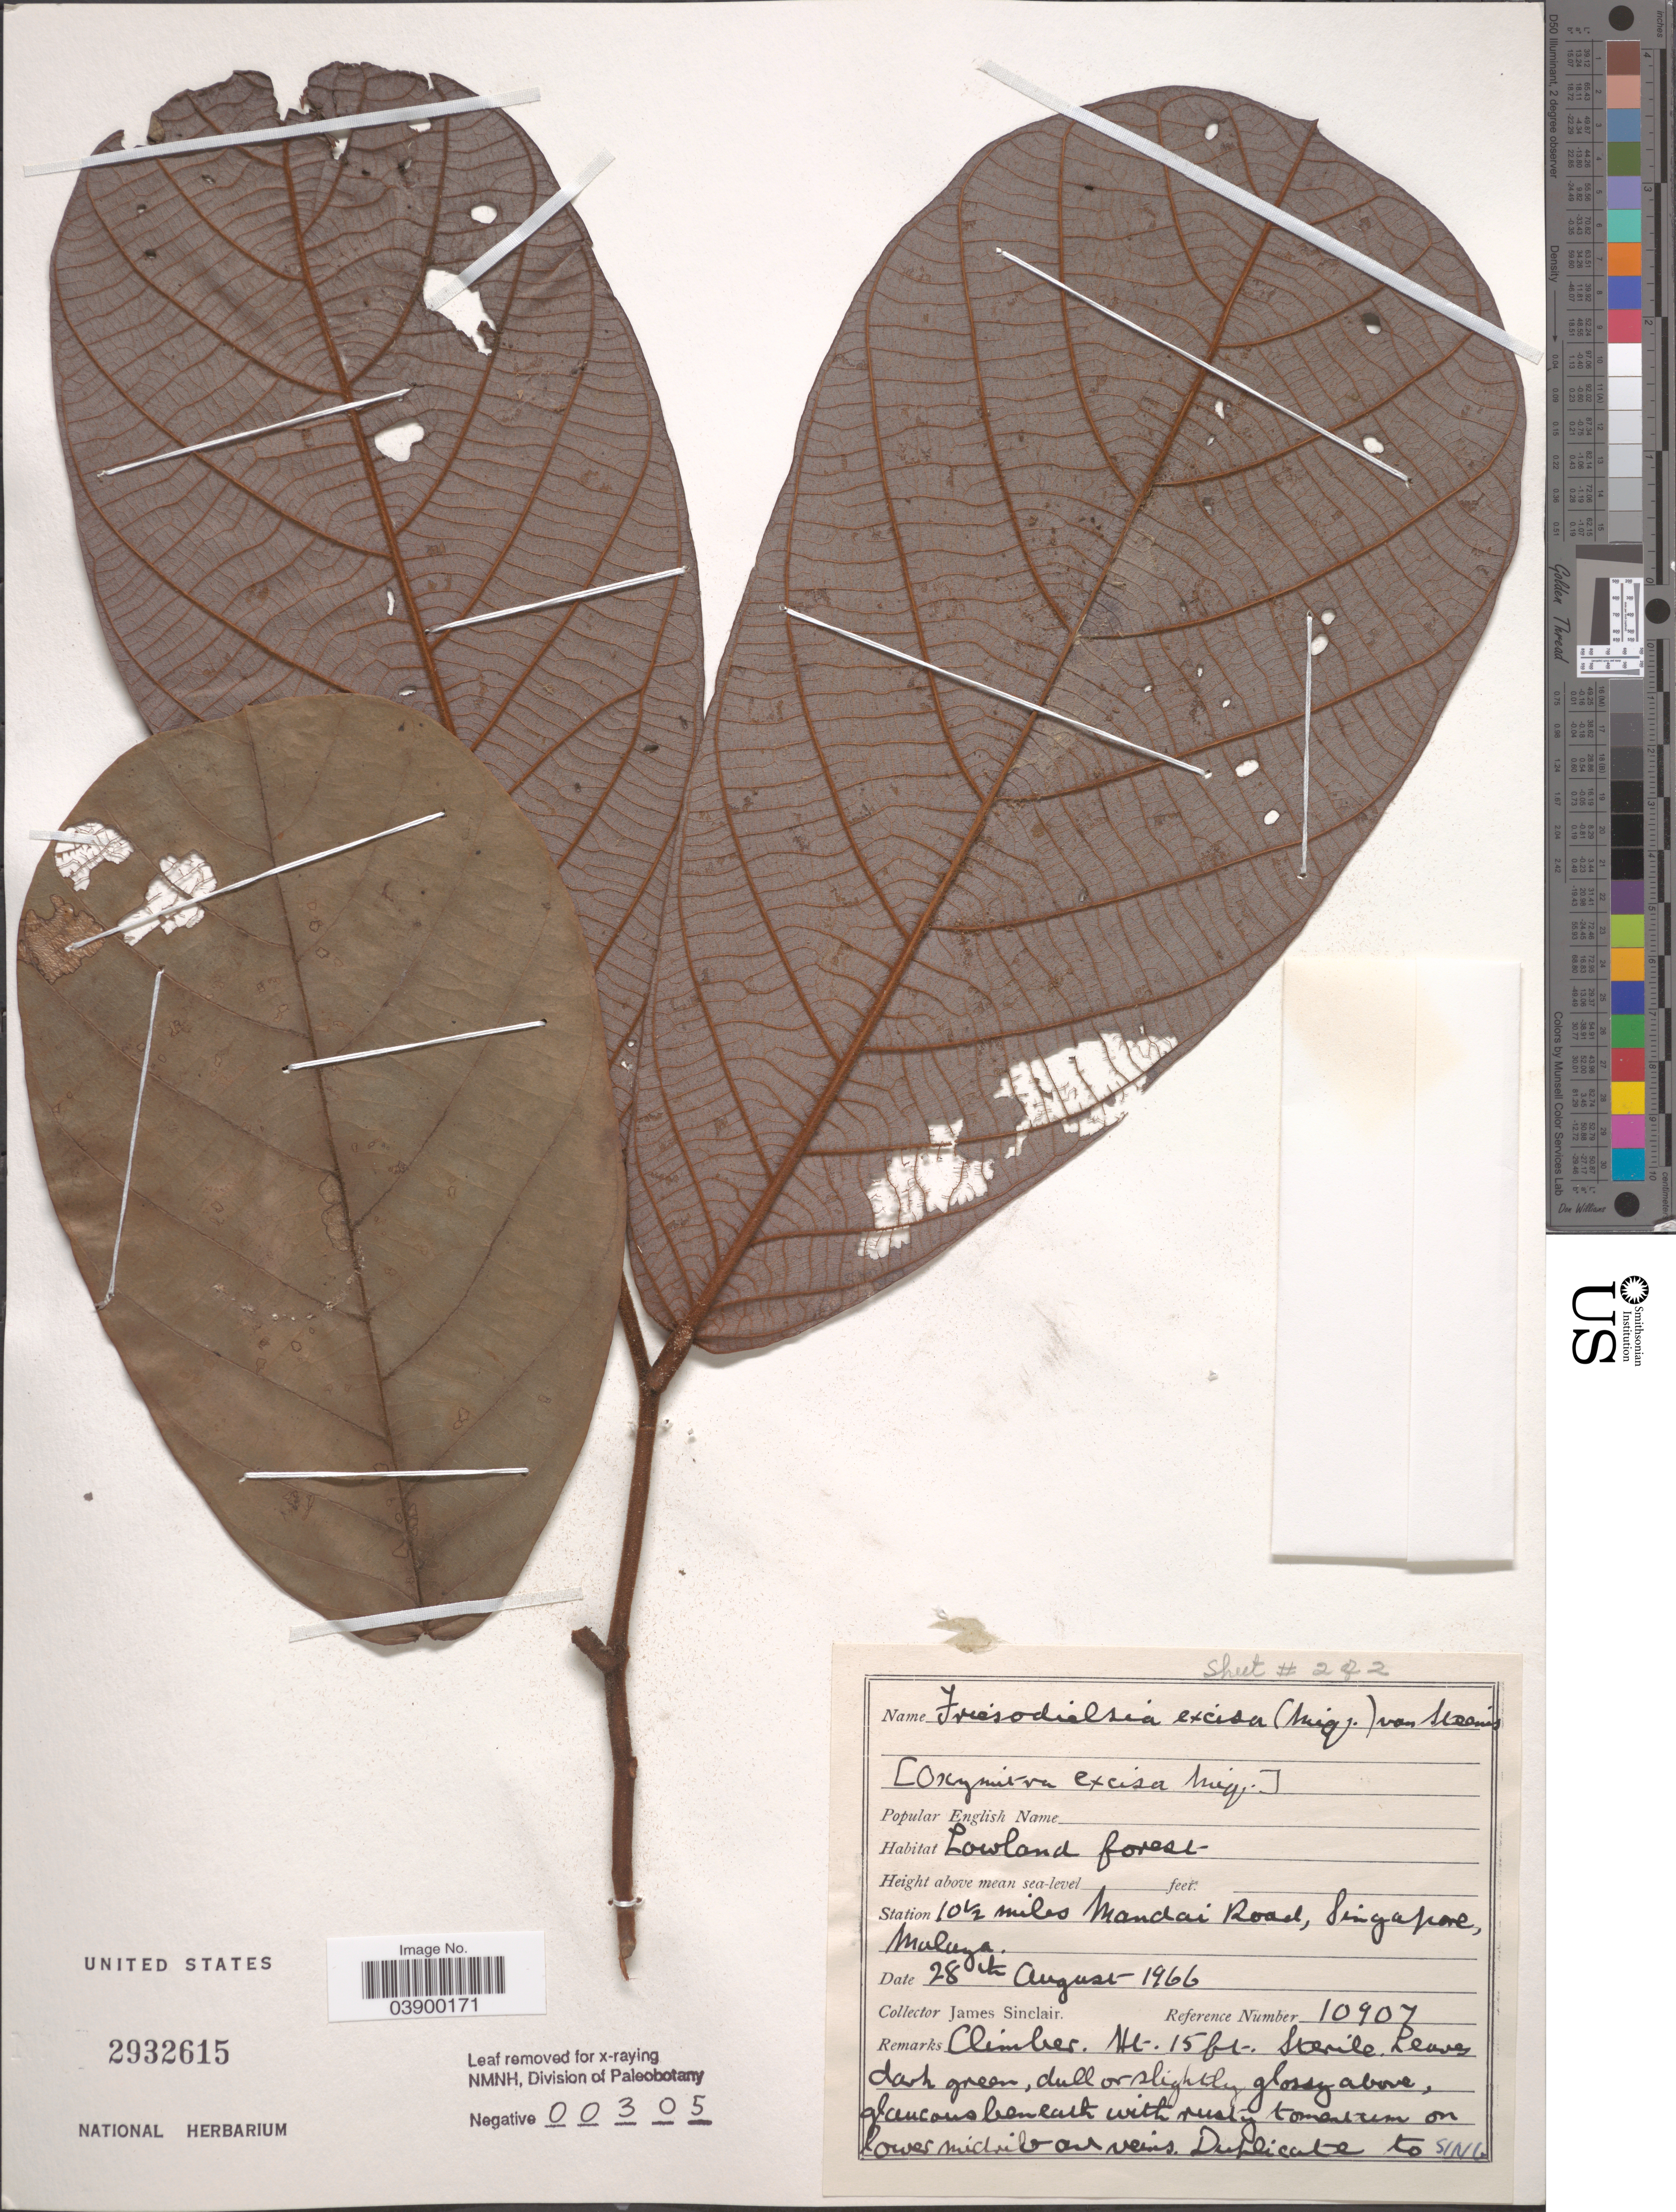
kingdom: Plantae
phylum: Tracheophyta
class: Magnoliopsida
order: Magnoliales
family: Annonaceae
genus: Friesodielsia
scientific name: Friesodielsia excisa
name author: (Miq.) Steenis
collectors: J. Sinclair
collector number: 10907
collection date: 1966-08-28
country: Singapore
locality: Station 10½ miles Mandai Road, Malaya.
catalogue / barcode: US 2932615